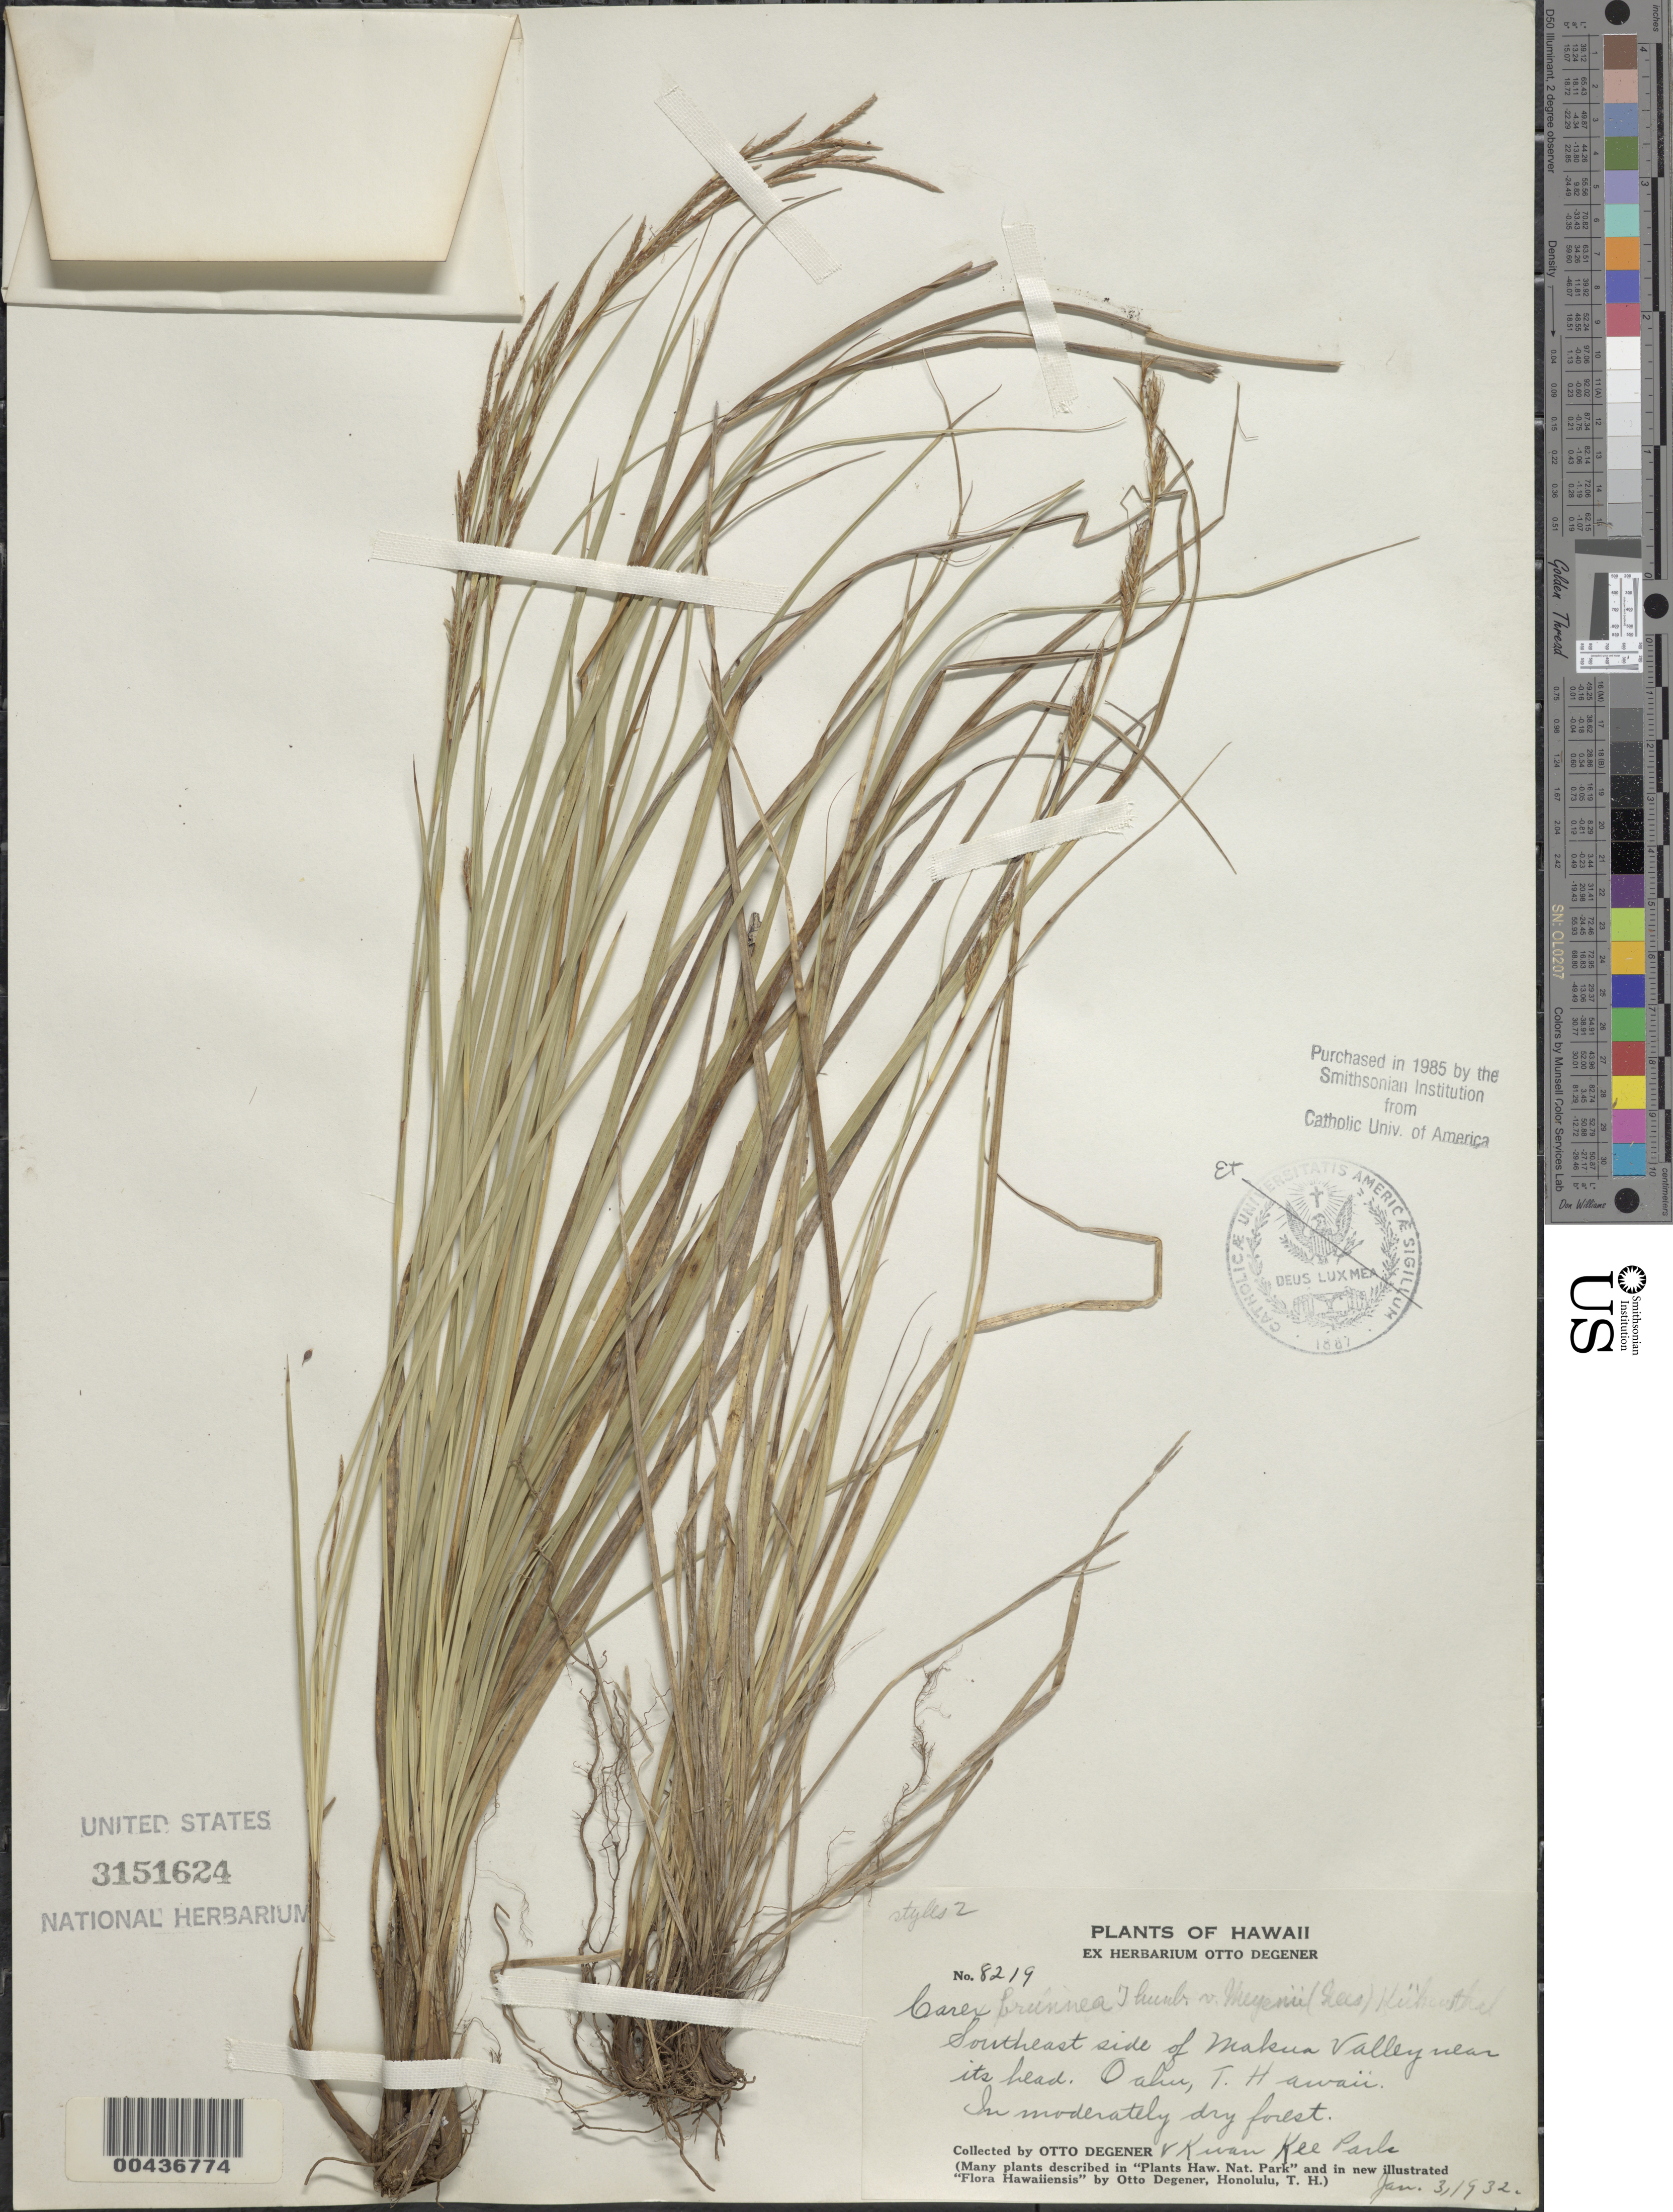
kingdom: Plantae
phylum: Tracheophyta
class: Liliopsida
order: Poales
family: Cyperaceae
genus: Carex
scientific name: Carex meyenii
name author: Nees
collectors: O. Degener & K. Park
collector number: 8219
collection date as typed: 3 Jan 1932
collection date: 1932-01-03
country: United States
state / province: Hawaii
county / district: Honolulu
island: Oahu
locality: Southeast side of Makua Valley near its head, Oahu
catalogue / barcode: US 3151624